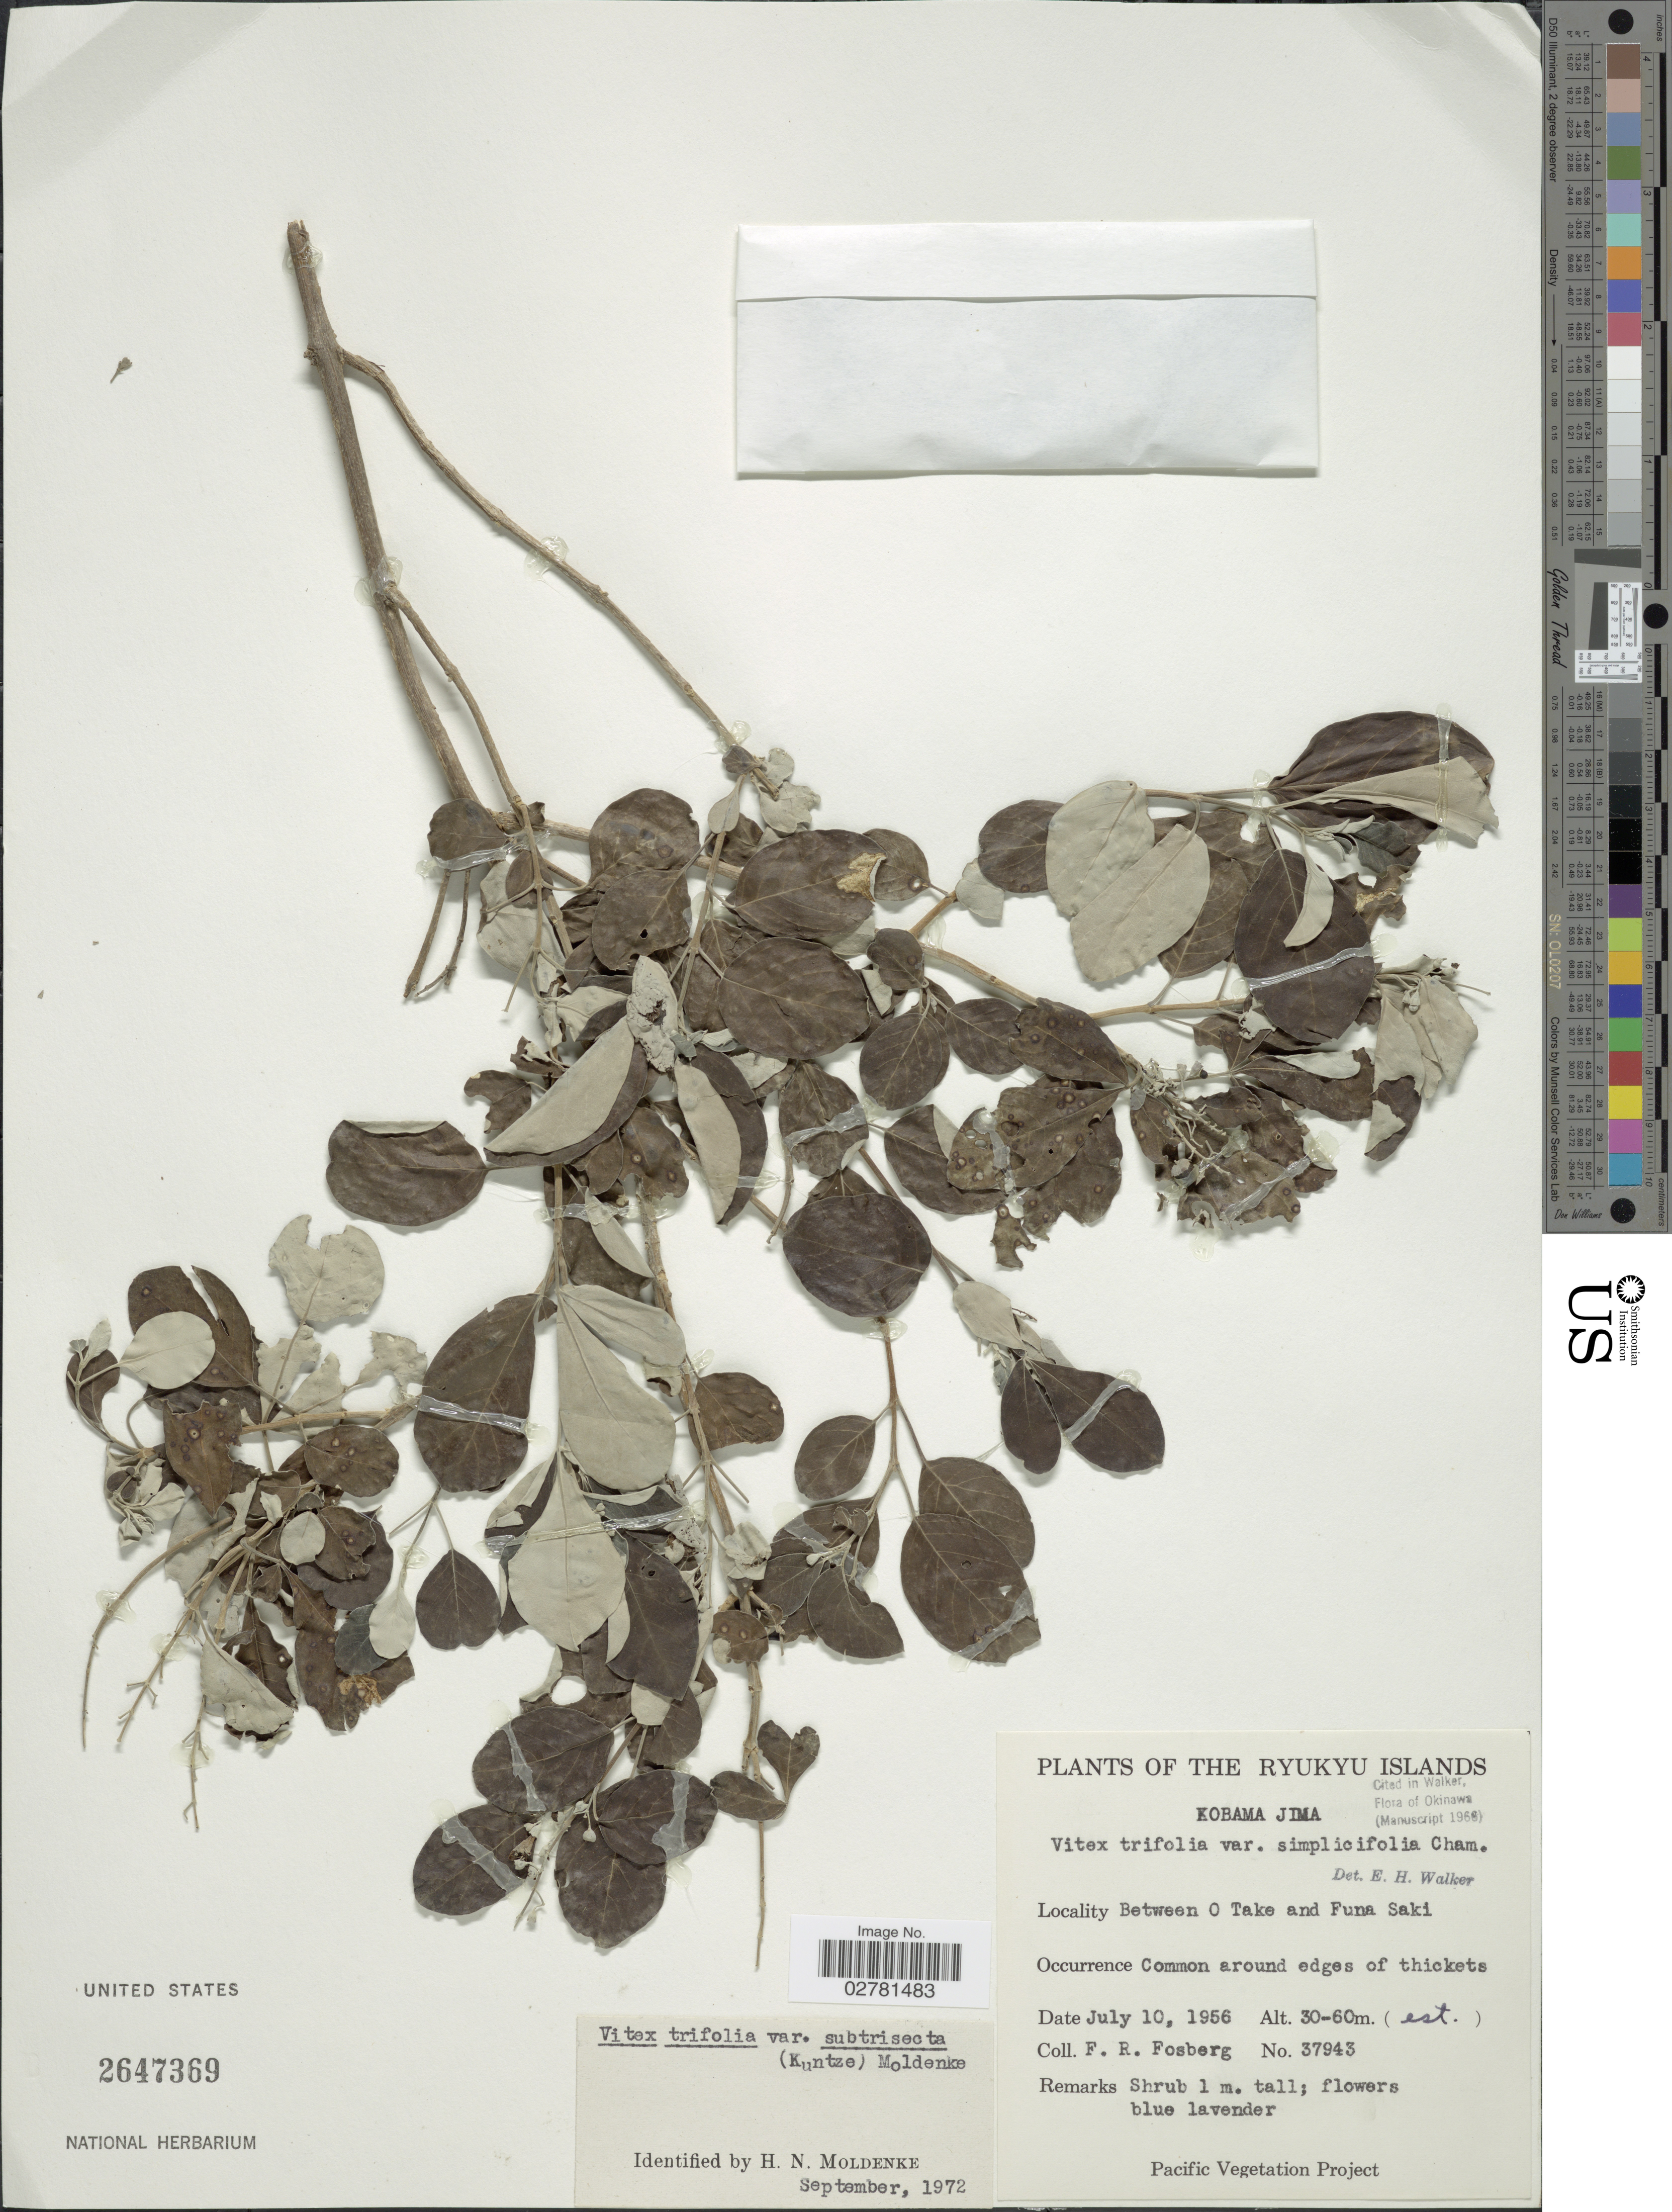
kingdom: Plantae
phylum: Tracheophyta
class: Magnoliopsida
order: Lamiales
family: Lamiaceae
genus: Vitex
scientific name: Vitex trifolia var. subtrisecta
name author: (Kuntze) Moldenke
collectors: F. R. Fosberg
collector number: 37943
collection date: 1956-07-10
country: Japan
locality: The Ryukyu Islands. Kobama Jima. Between O Take and Funa Saki.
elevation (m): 30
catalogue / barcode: US 2647369